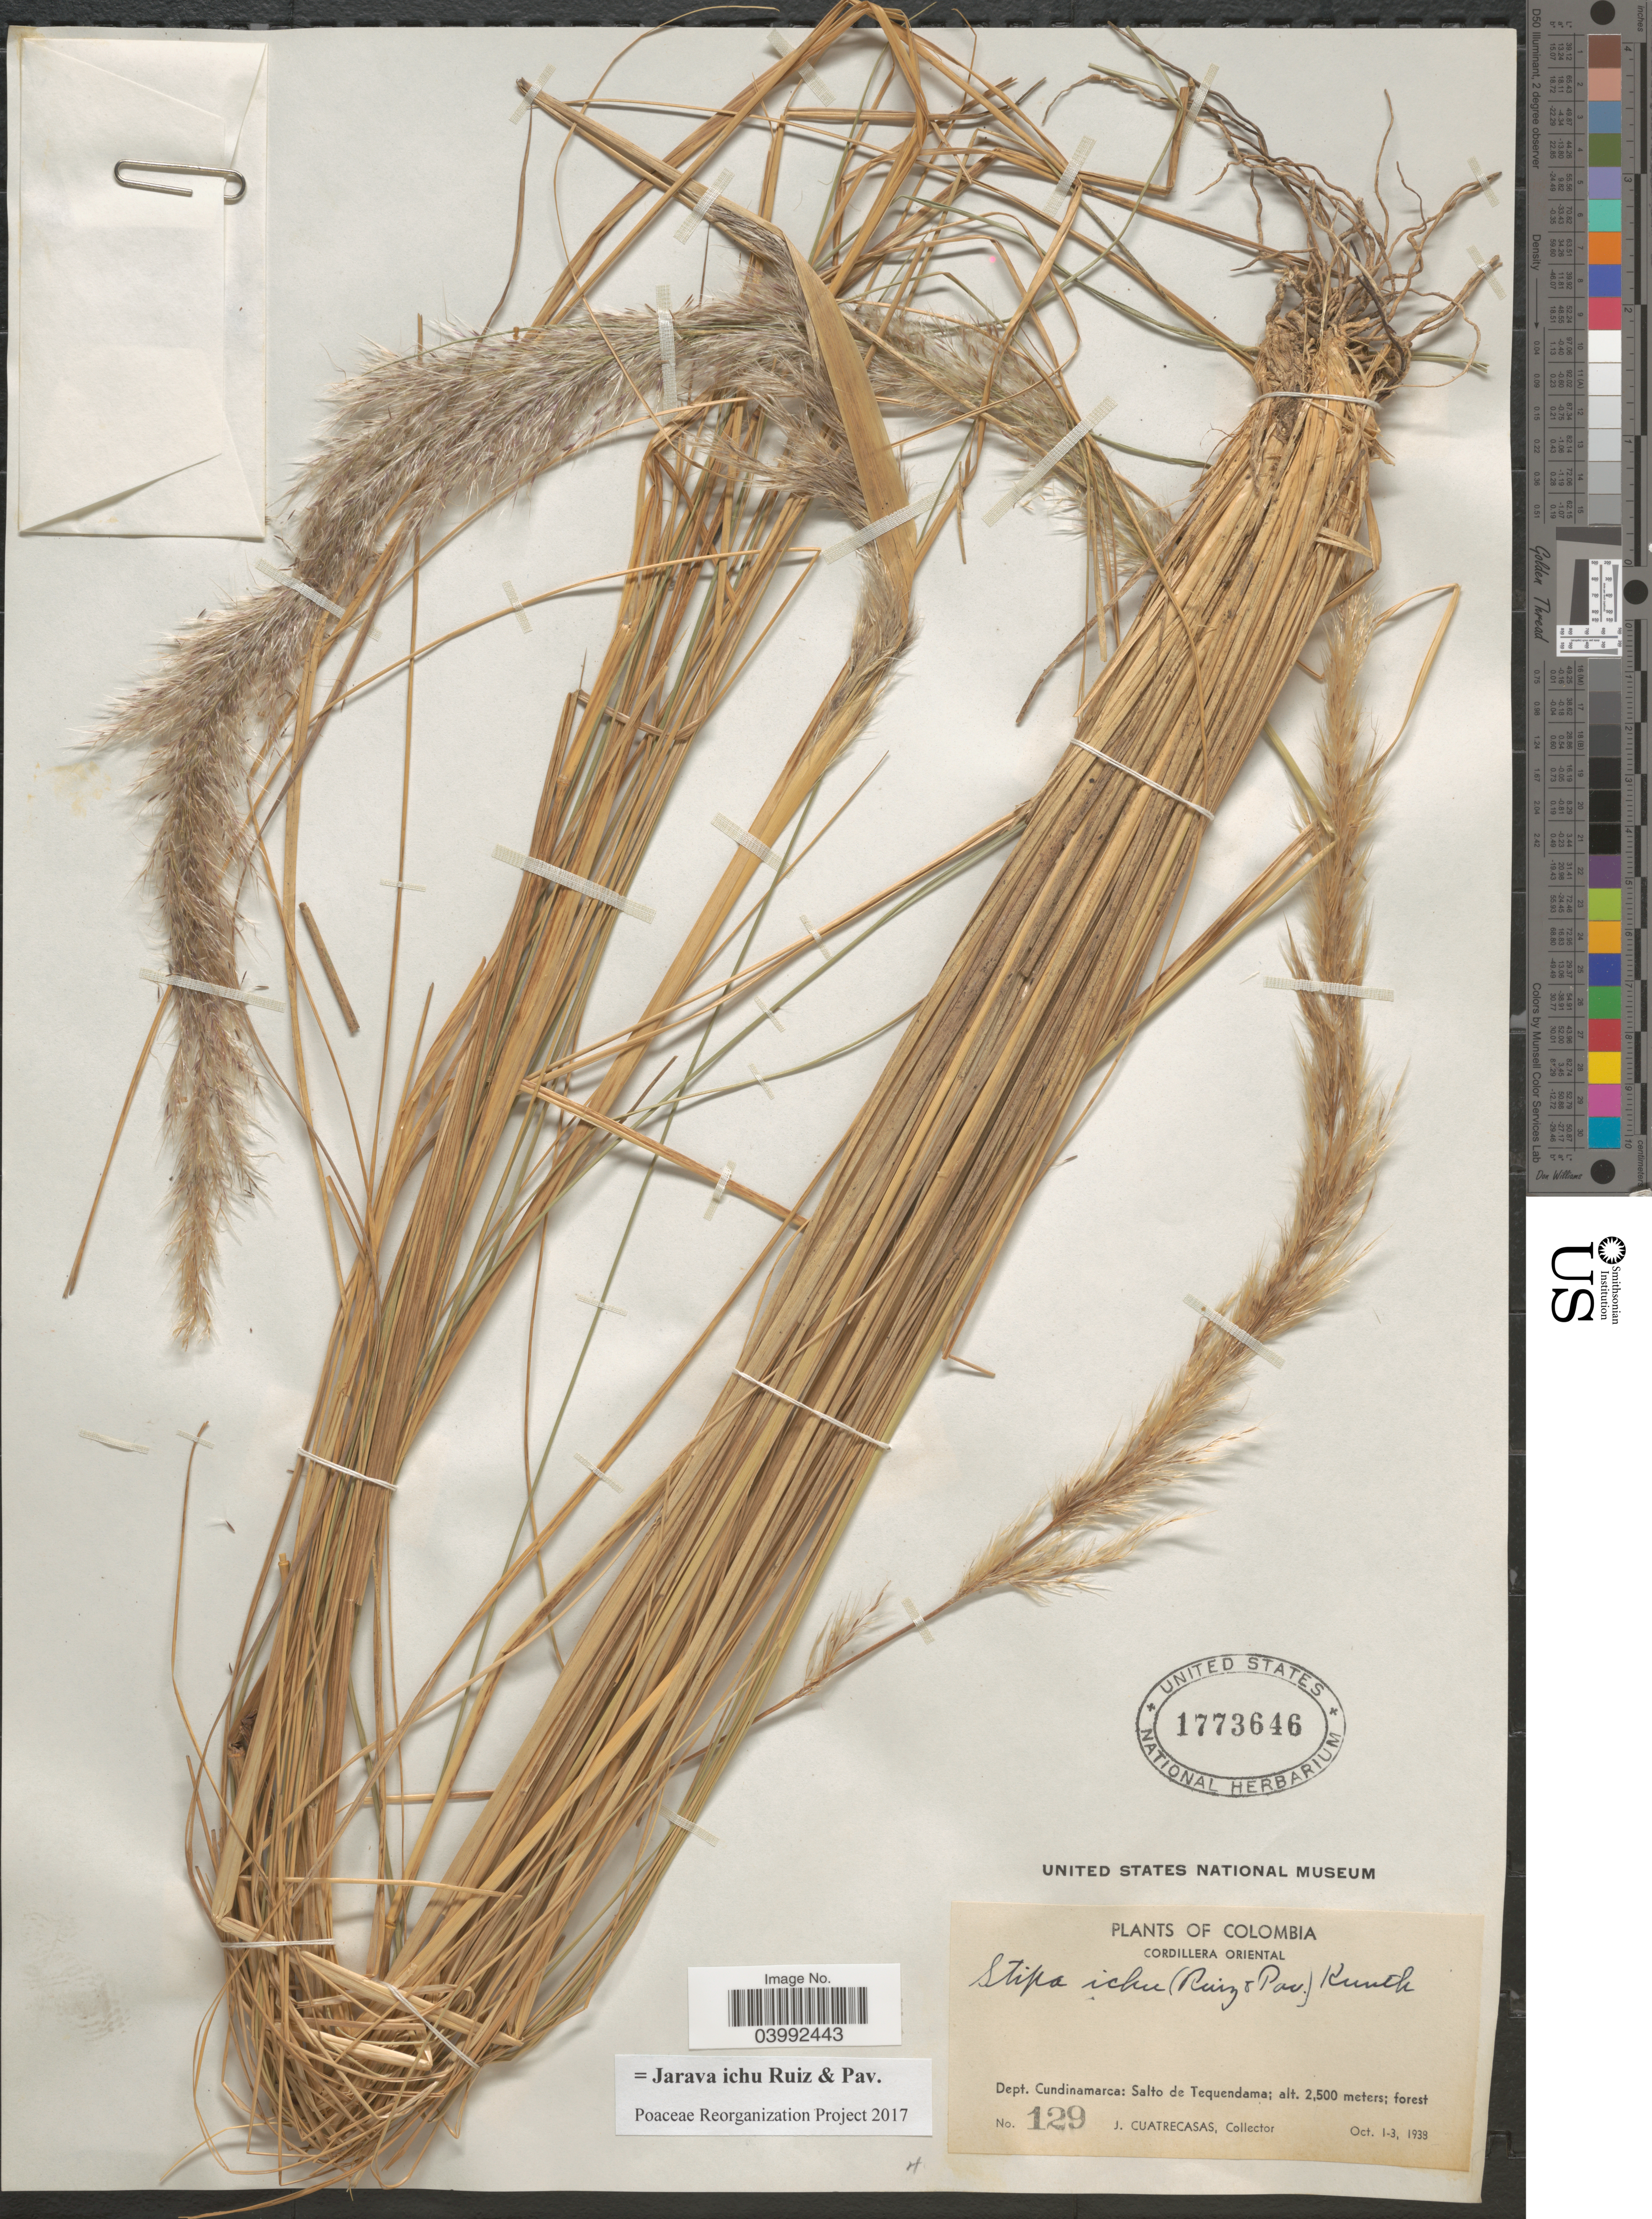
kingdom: Plantae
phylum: Tracheophyta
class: Liliopsida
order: Poales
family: Poaceae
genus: Jarava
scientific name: Jarava ichu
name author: Ruiz & Pav.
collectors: J. Cuatrecasas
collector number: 129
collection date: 1938-10-01/1938-10-03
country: Colombia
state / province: Cundinamarca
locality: Cordillera Oriental. Dept. Cundinamarca: Salto de Tequendama.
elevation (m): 2500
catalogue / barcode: US 1773646